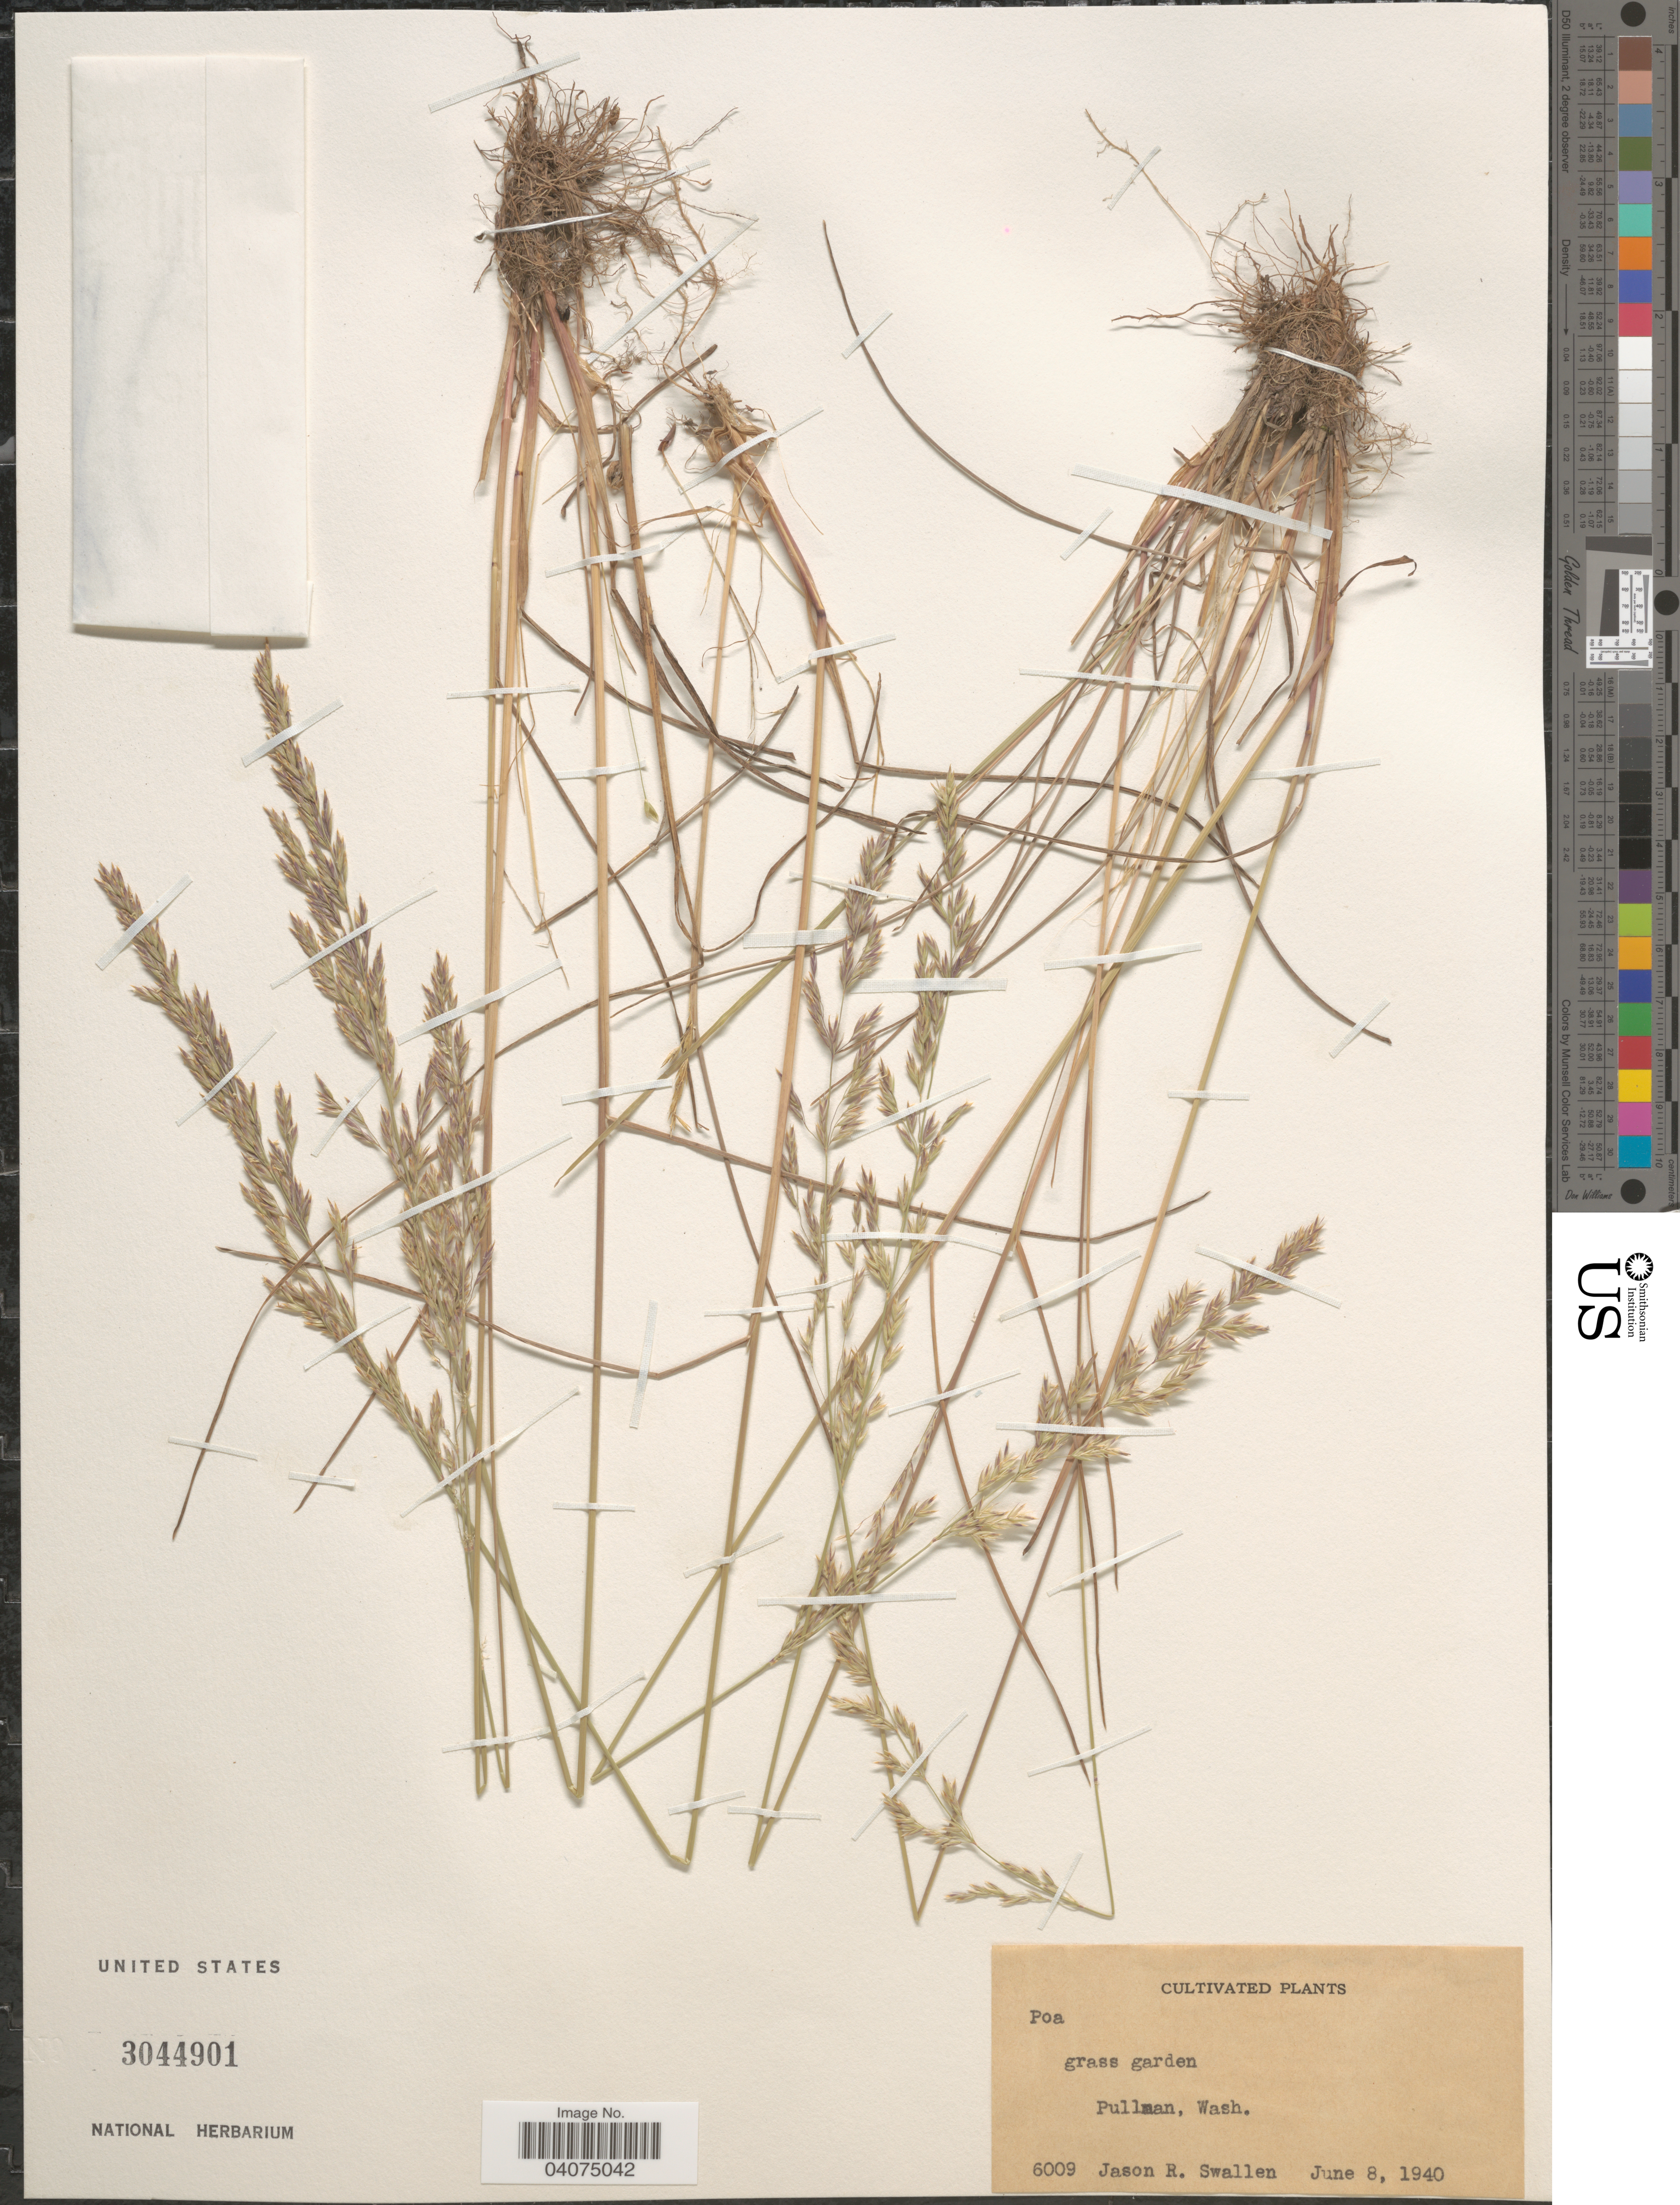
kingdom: Plantae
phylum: Tracheophyta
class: Liliopsida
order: Poales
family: Poaceae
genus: Poa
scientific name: Poa sp.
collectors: J. R. Swallen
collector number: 6009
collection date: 1940-06-08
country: United States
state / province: Washington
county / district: Whitman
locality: Grass garden, Pullman.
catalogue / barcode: US 3044901